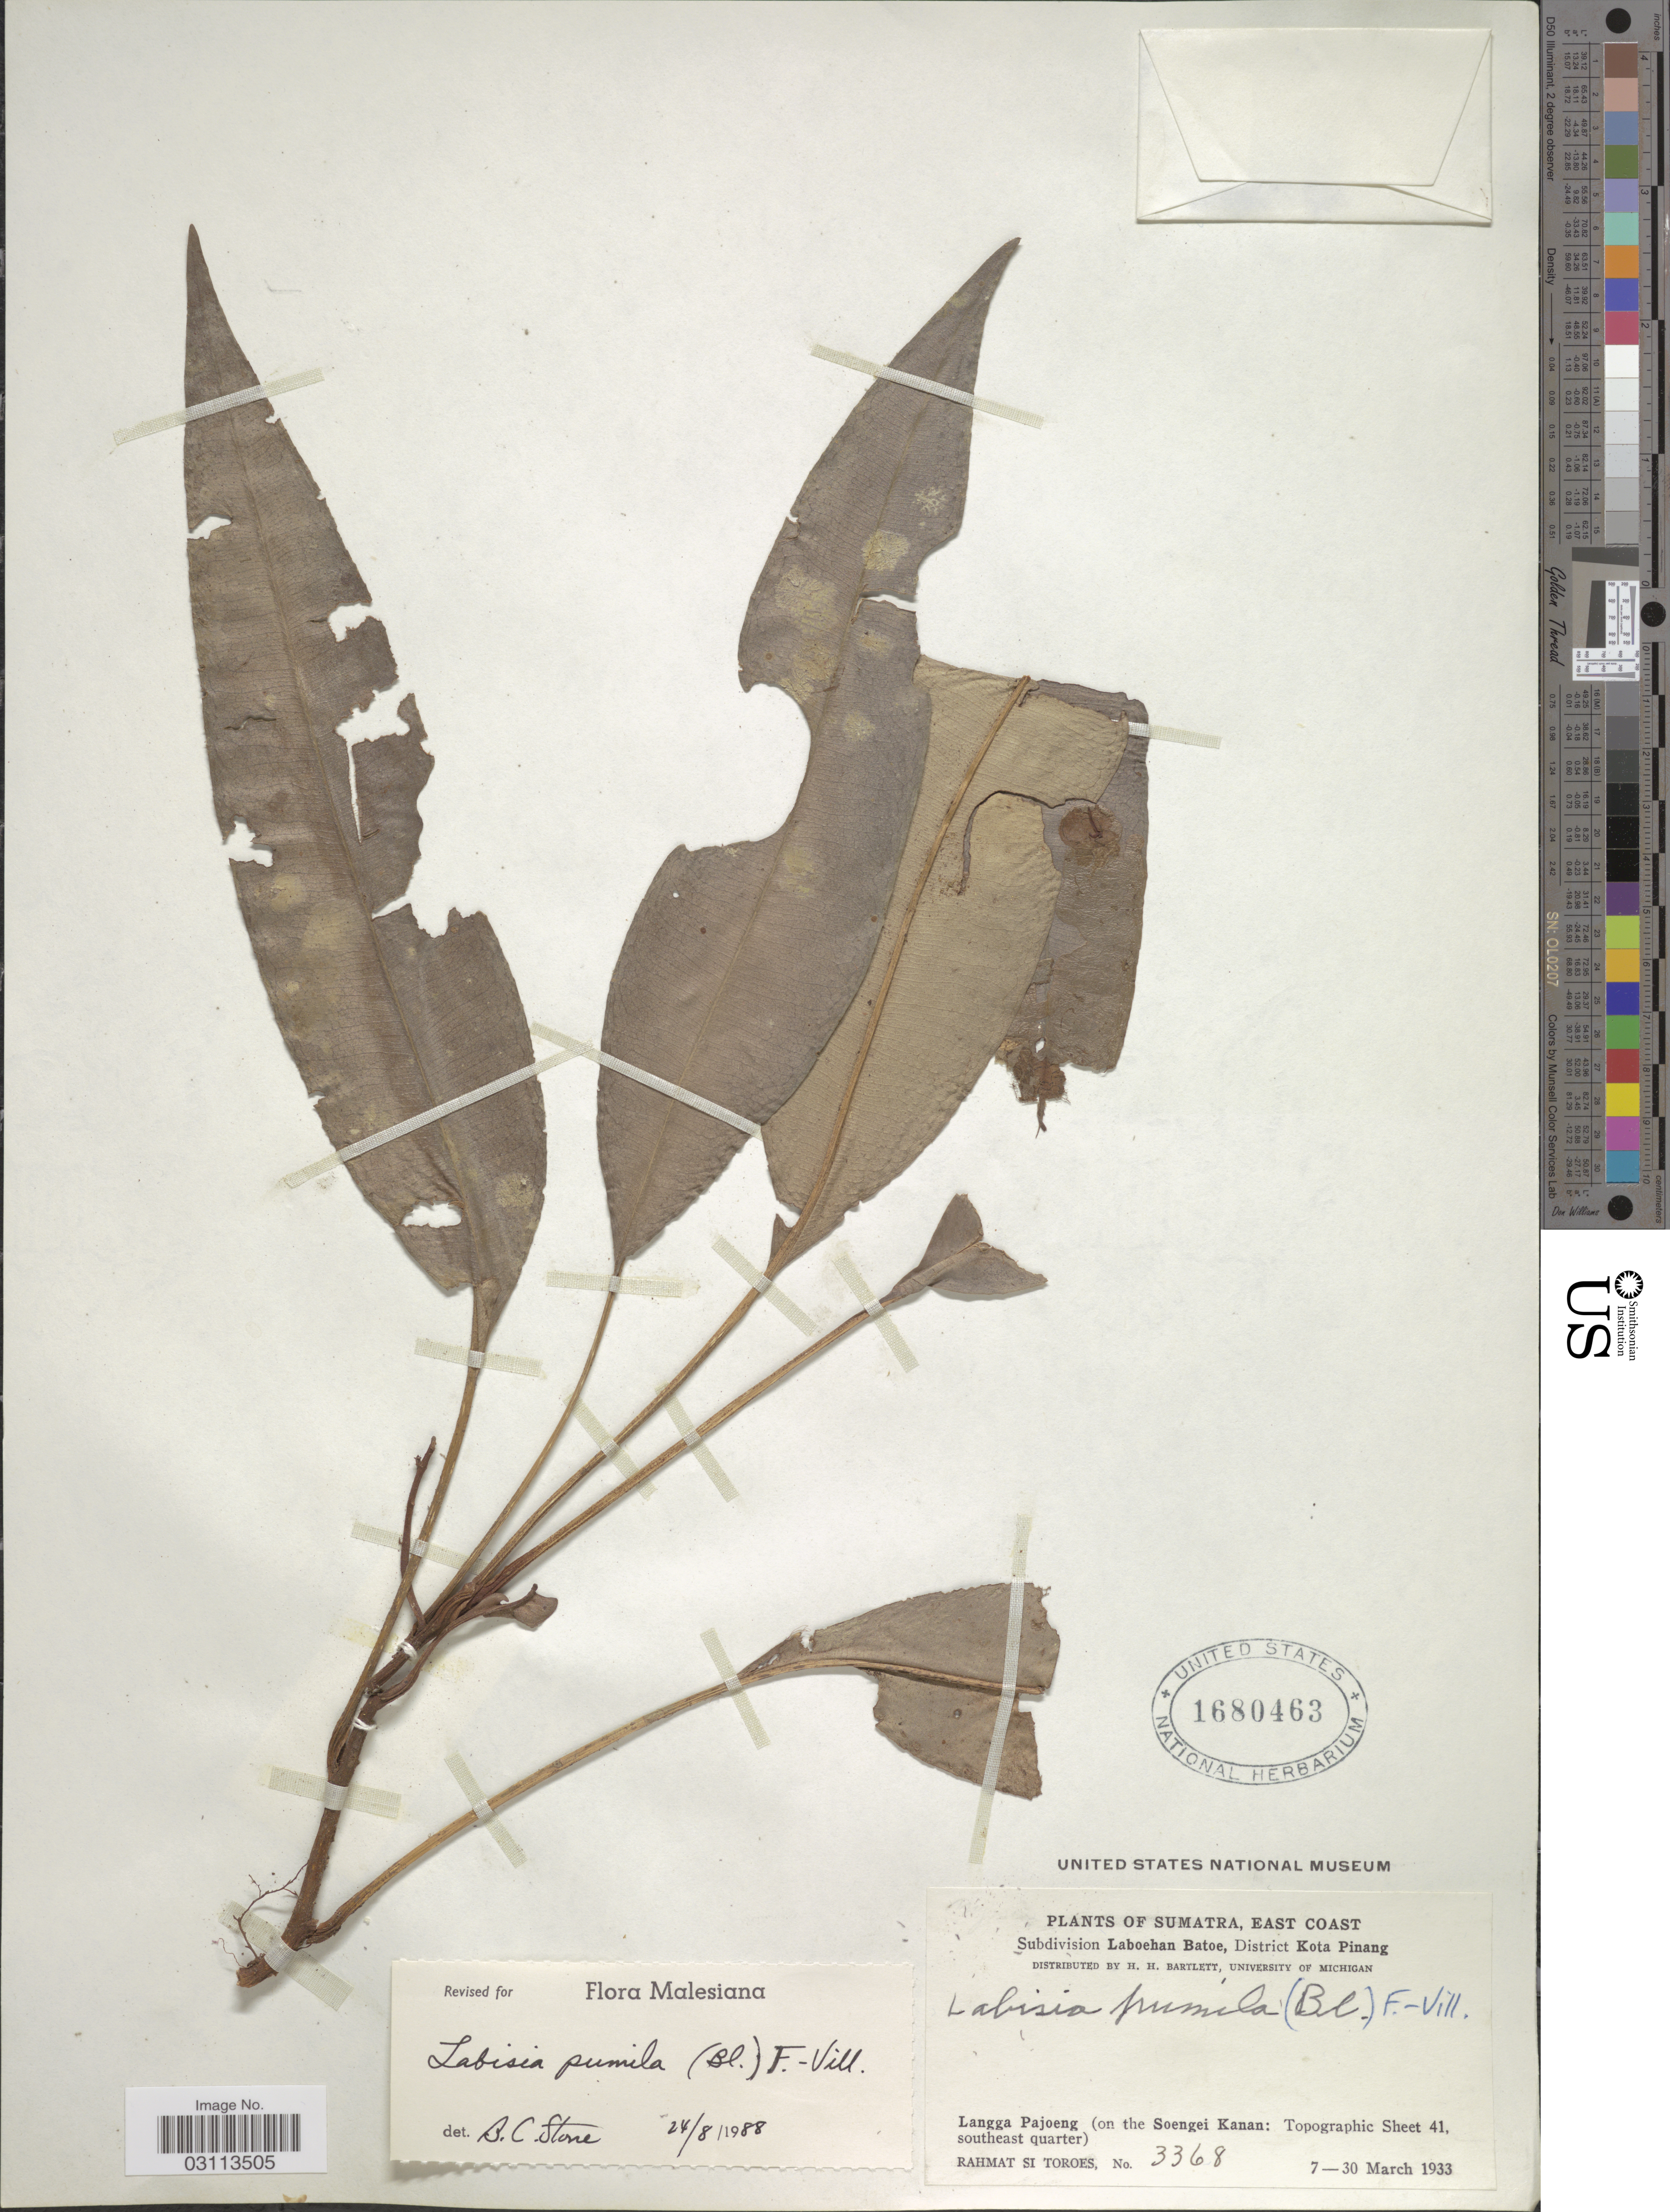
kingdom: Plantae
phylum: Tracheophyta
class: Magnoliopsida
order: Ericales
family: Primulaceae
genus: Labisia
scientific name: Labisia pumila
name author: (Blume) Fern.-Vill.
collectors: Rahmat Si Boeea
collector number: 3368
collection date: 1933-03-07/1933-03-30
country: Indonesia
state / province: Sumatra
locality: East Coast. Subdivision Laboehan Batoe, District Kota Pinang. Langga Pajoeng (on the Soengei Kanan: Topographic Sheet 41, southeast quarter).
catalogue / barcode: US 1680463